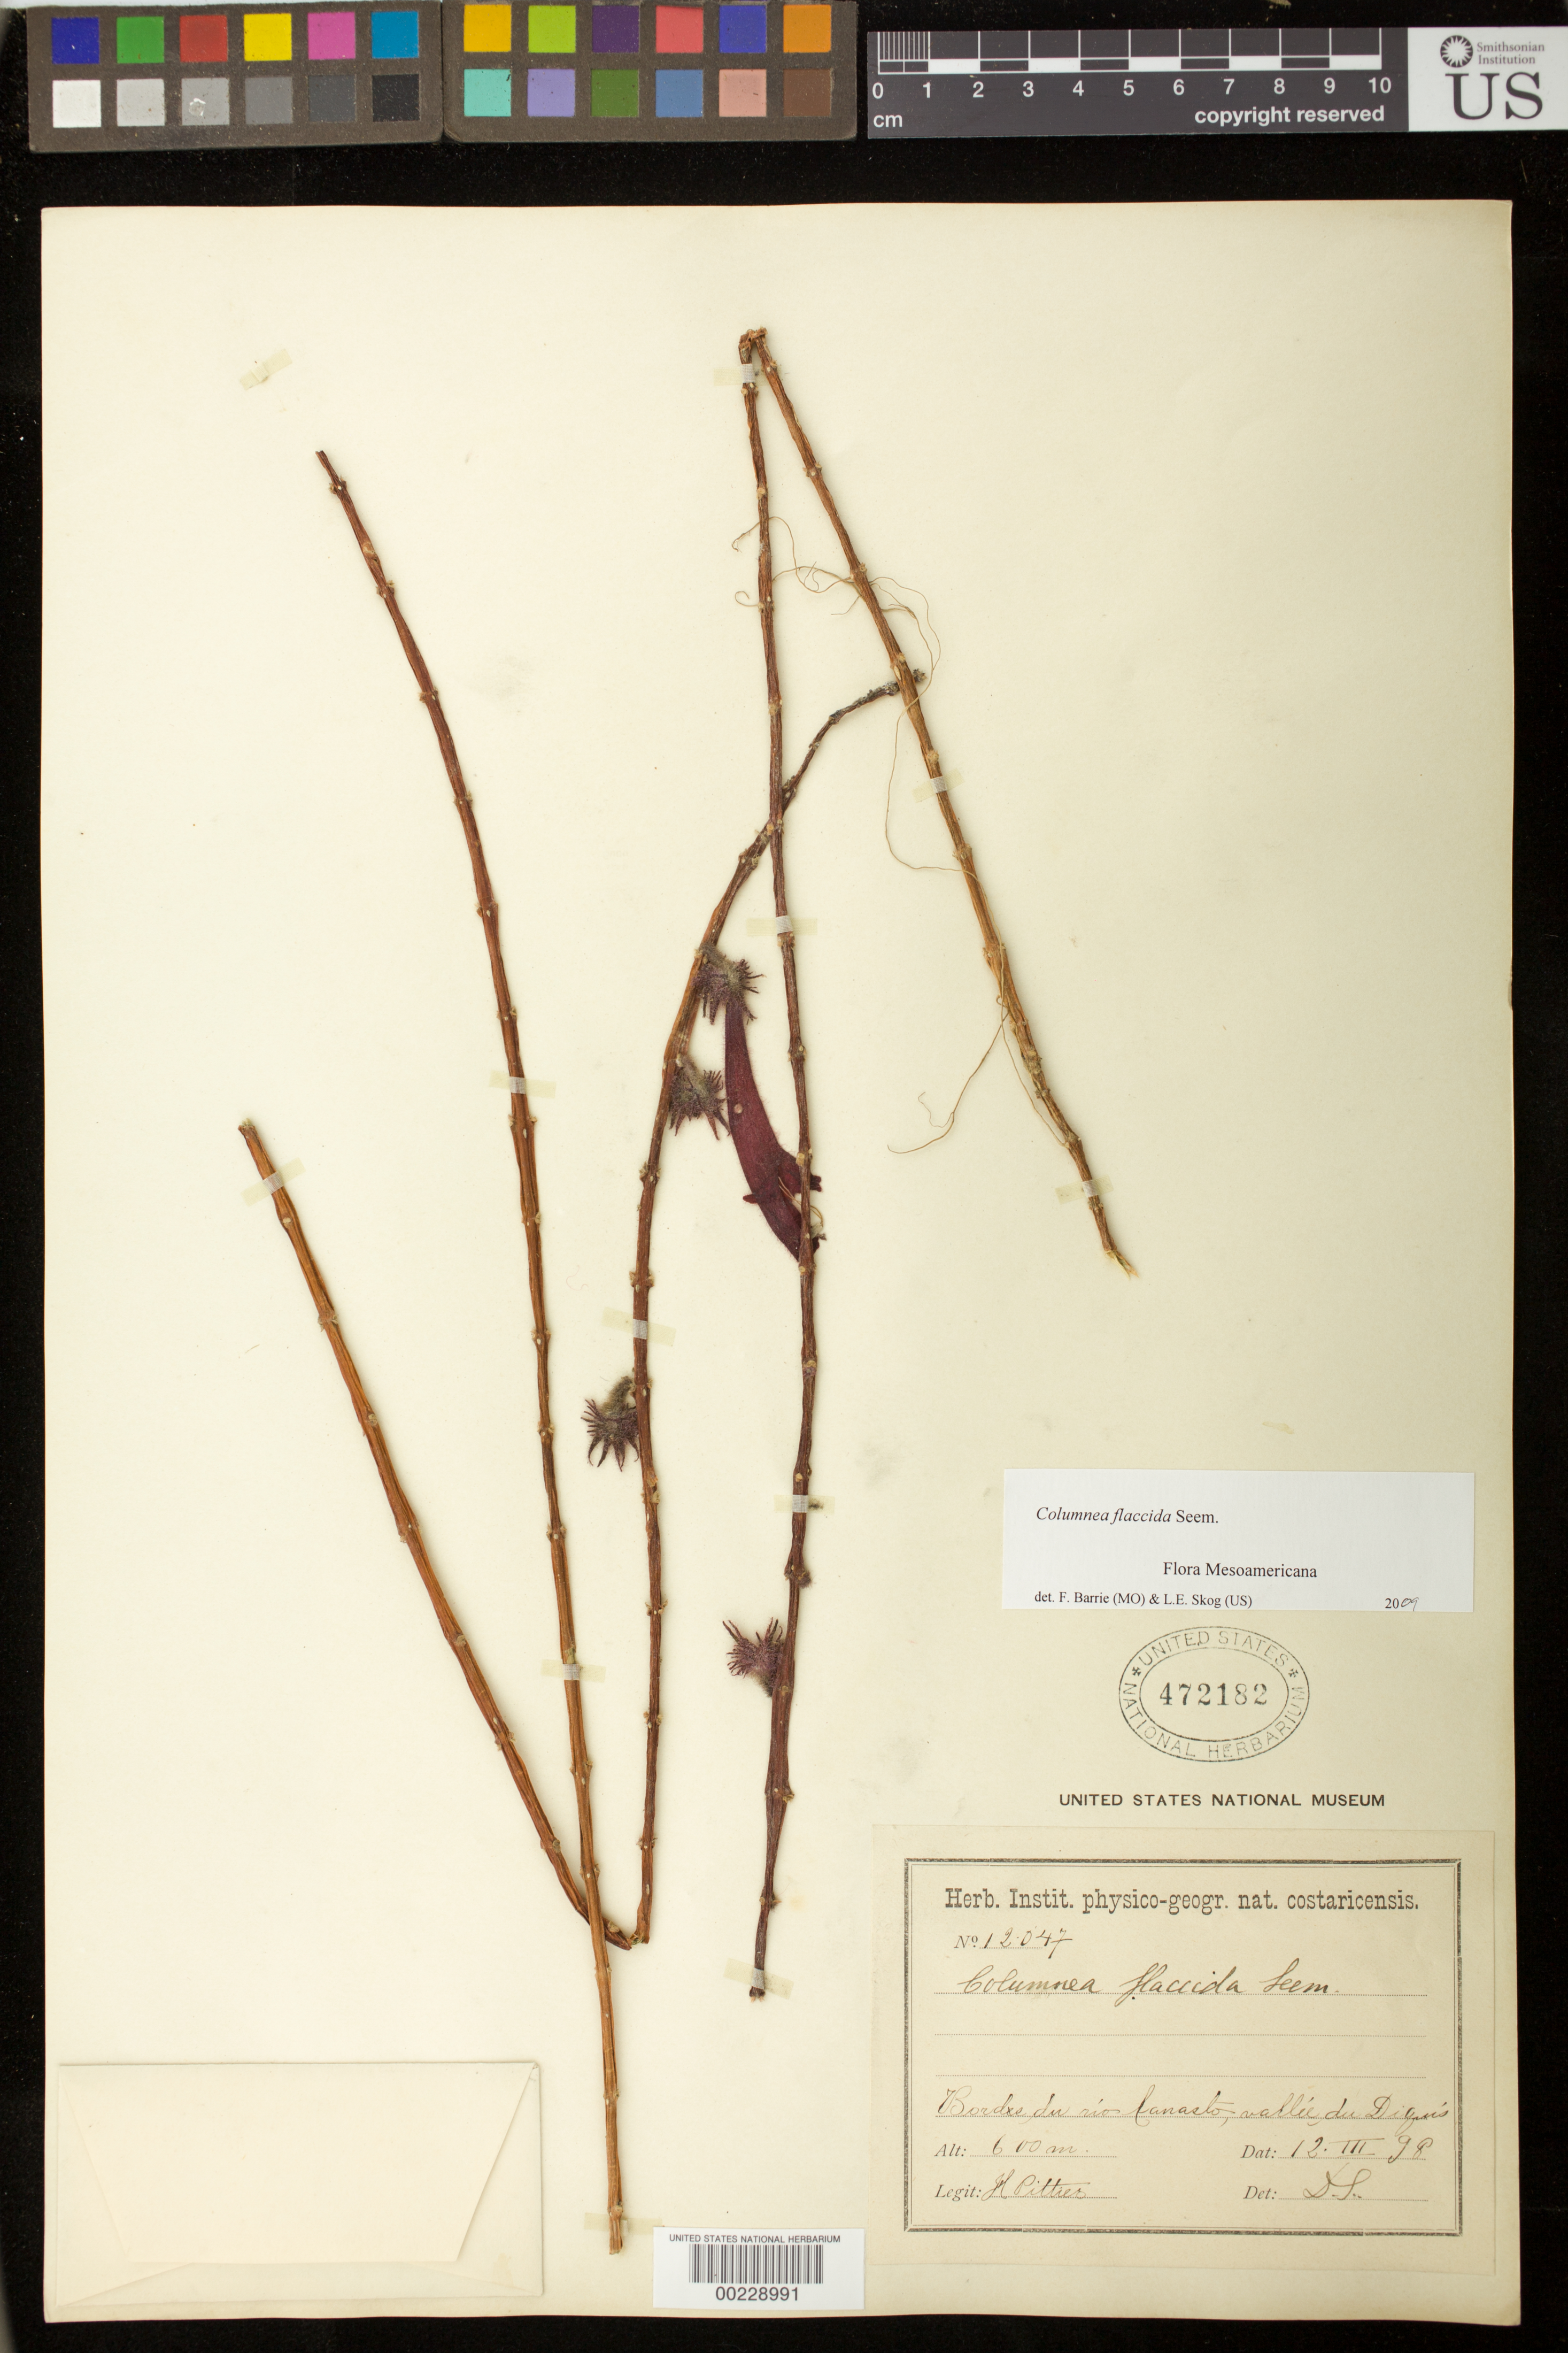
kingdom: Plantae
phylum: Tracheophyta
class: Magnoliopsida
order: Lamiales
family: Gesneriaceae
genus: Columnea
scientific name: Columnea flaccida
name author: Seem.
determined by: Clark, J. L., (SEL), The Marie Selby Botanical Garden (UNITED STATES)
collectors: H. F. Pittier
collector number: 12047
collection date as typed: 12 Mar 1898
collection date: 1898-03-12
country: Costa Rica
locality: Banks of Rio Canasto, valley of Diquis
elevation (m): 600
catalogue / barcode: US 472182